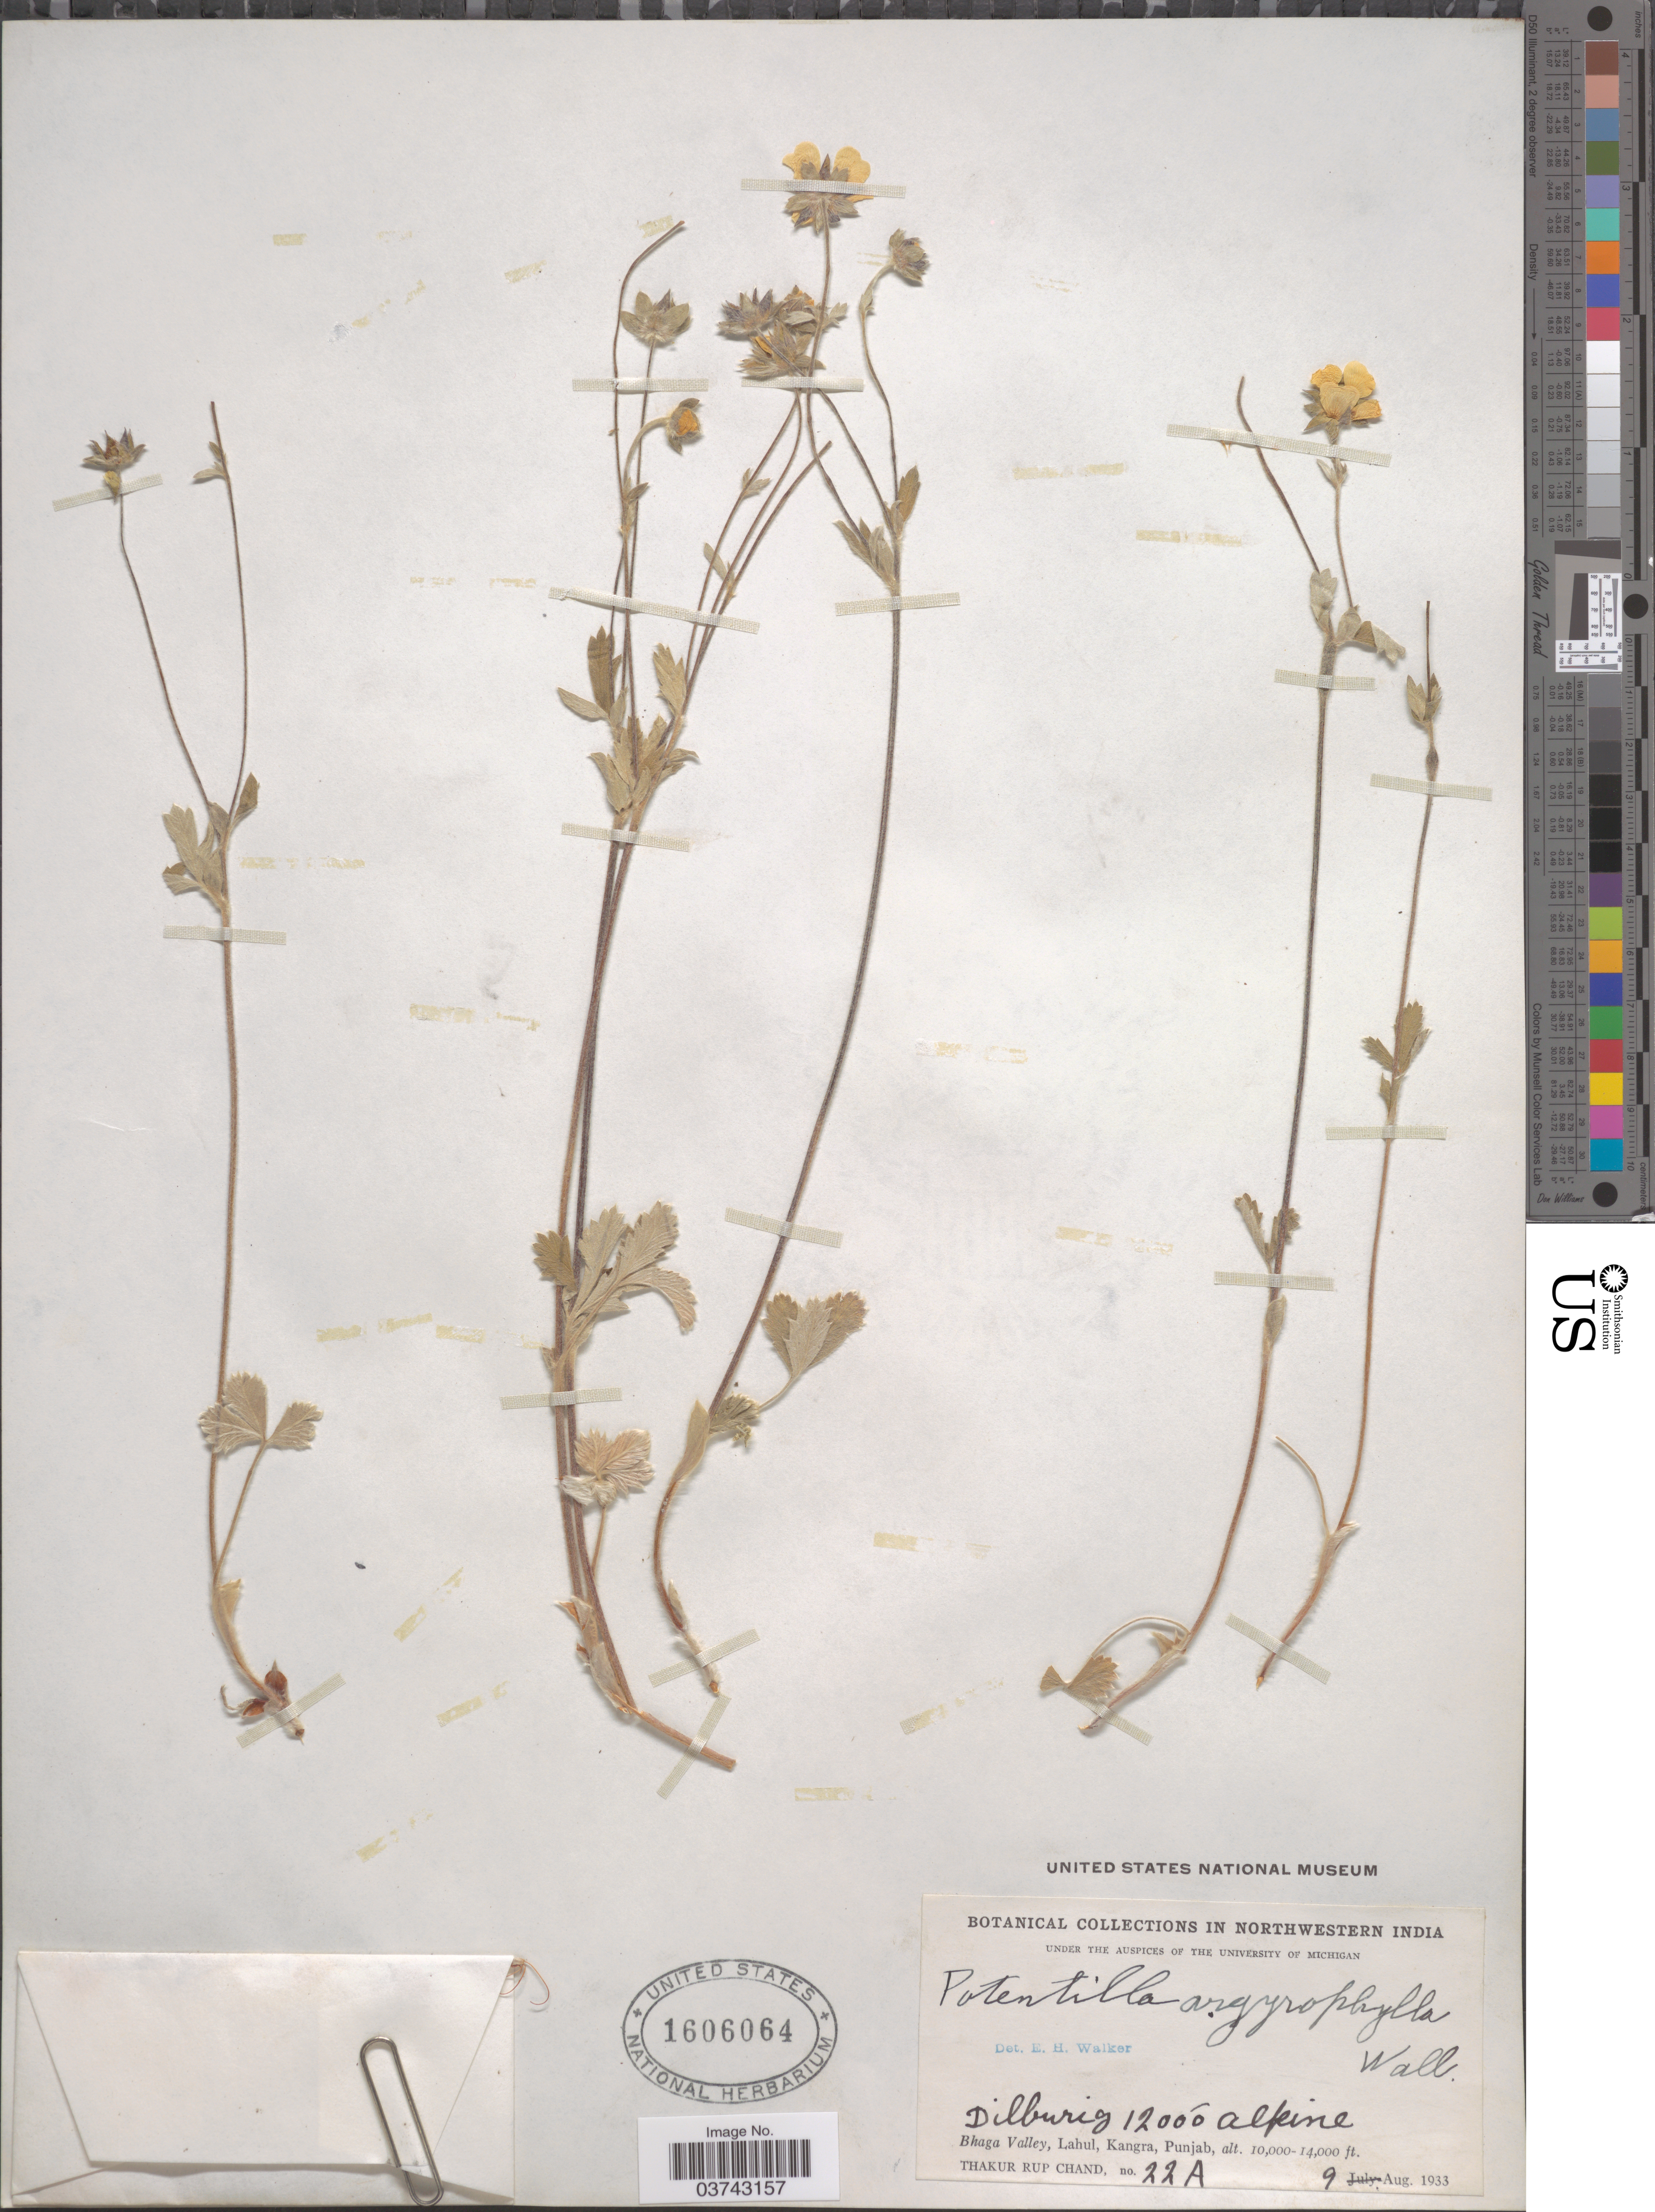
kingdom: Plantae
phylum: Tracheophyta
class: Magnoliopsida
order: Rosales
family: Rosaceae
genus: Potentilla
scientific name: Potentilla argyrophylla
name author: Wall. ex Lehm.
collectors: T. R. Chand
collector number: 22A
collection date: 1933-08-09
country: India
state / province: Punjab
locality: Northwestern India. Dilburig, Bhaga Valley, Lahul, Kangra.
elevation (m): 3658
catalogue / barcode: US 1606064